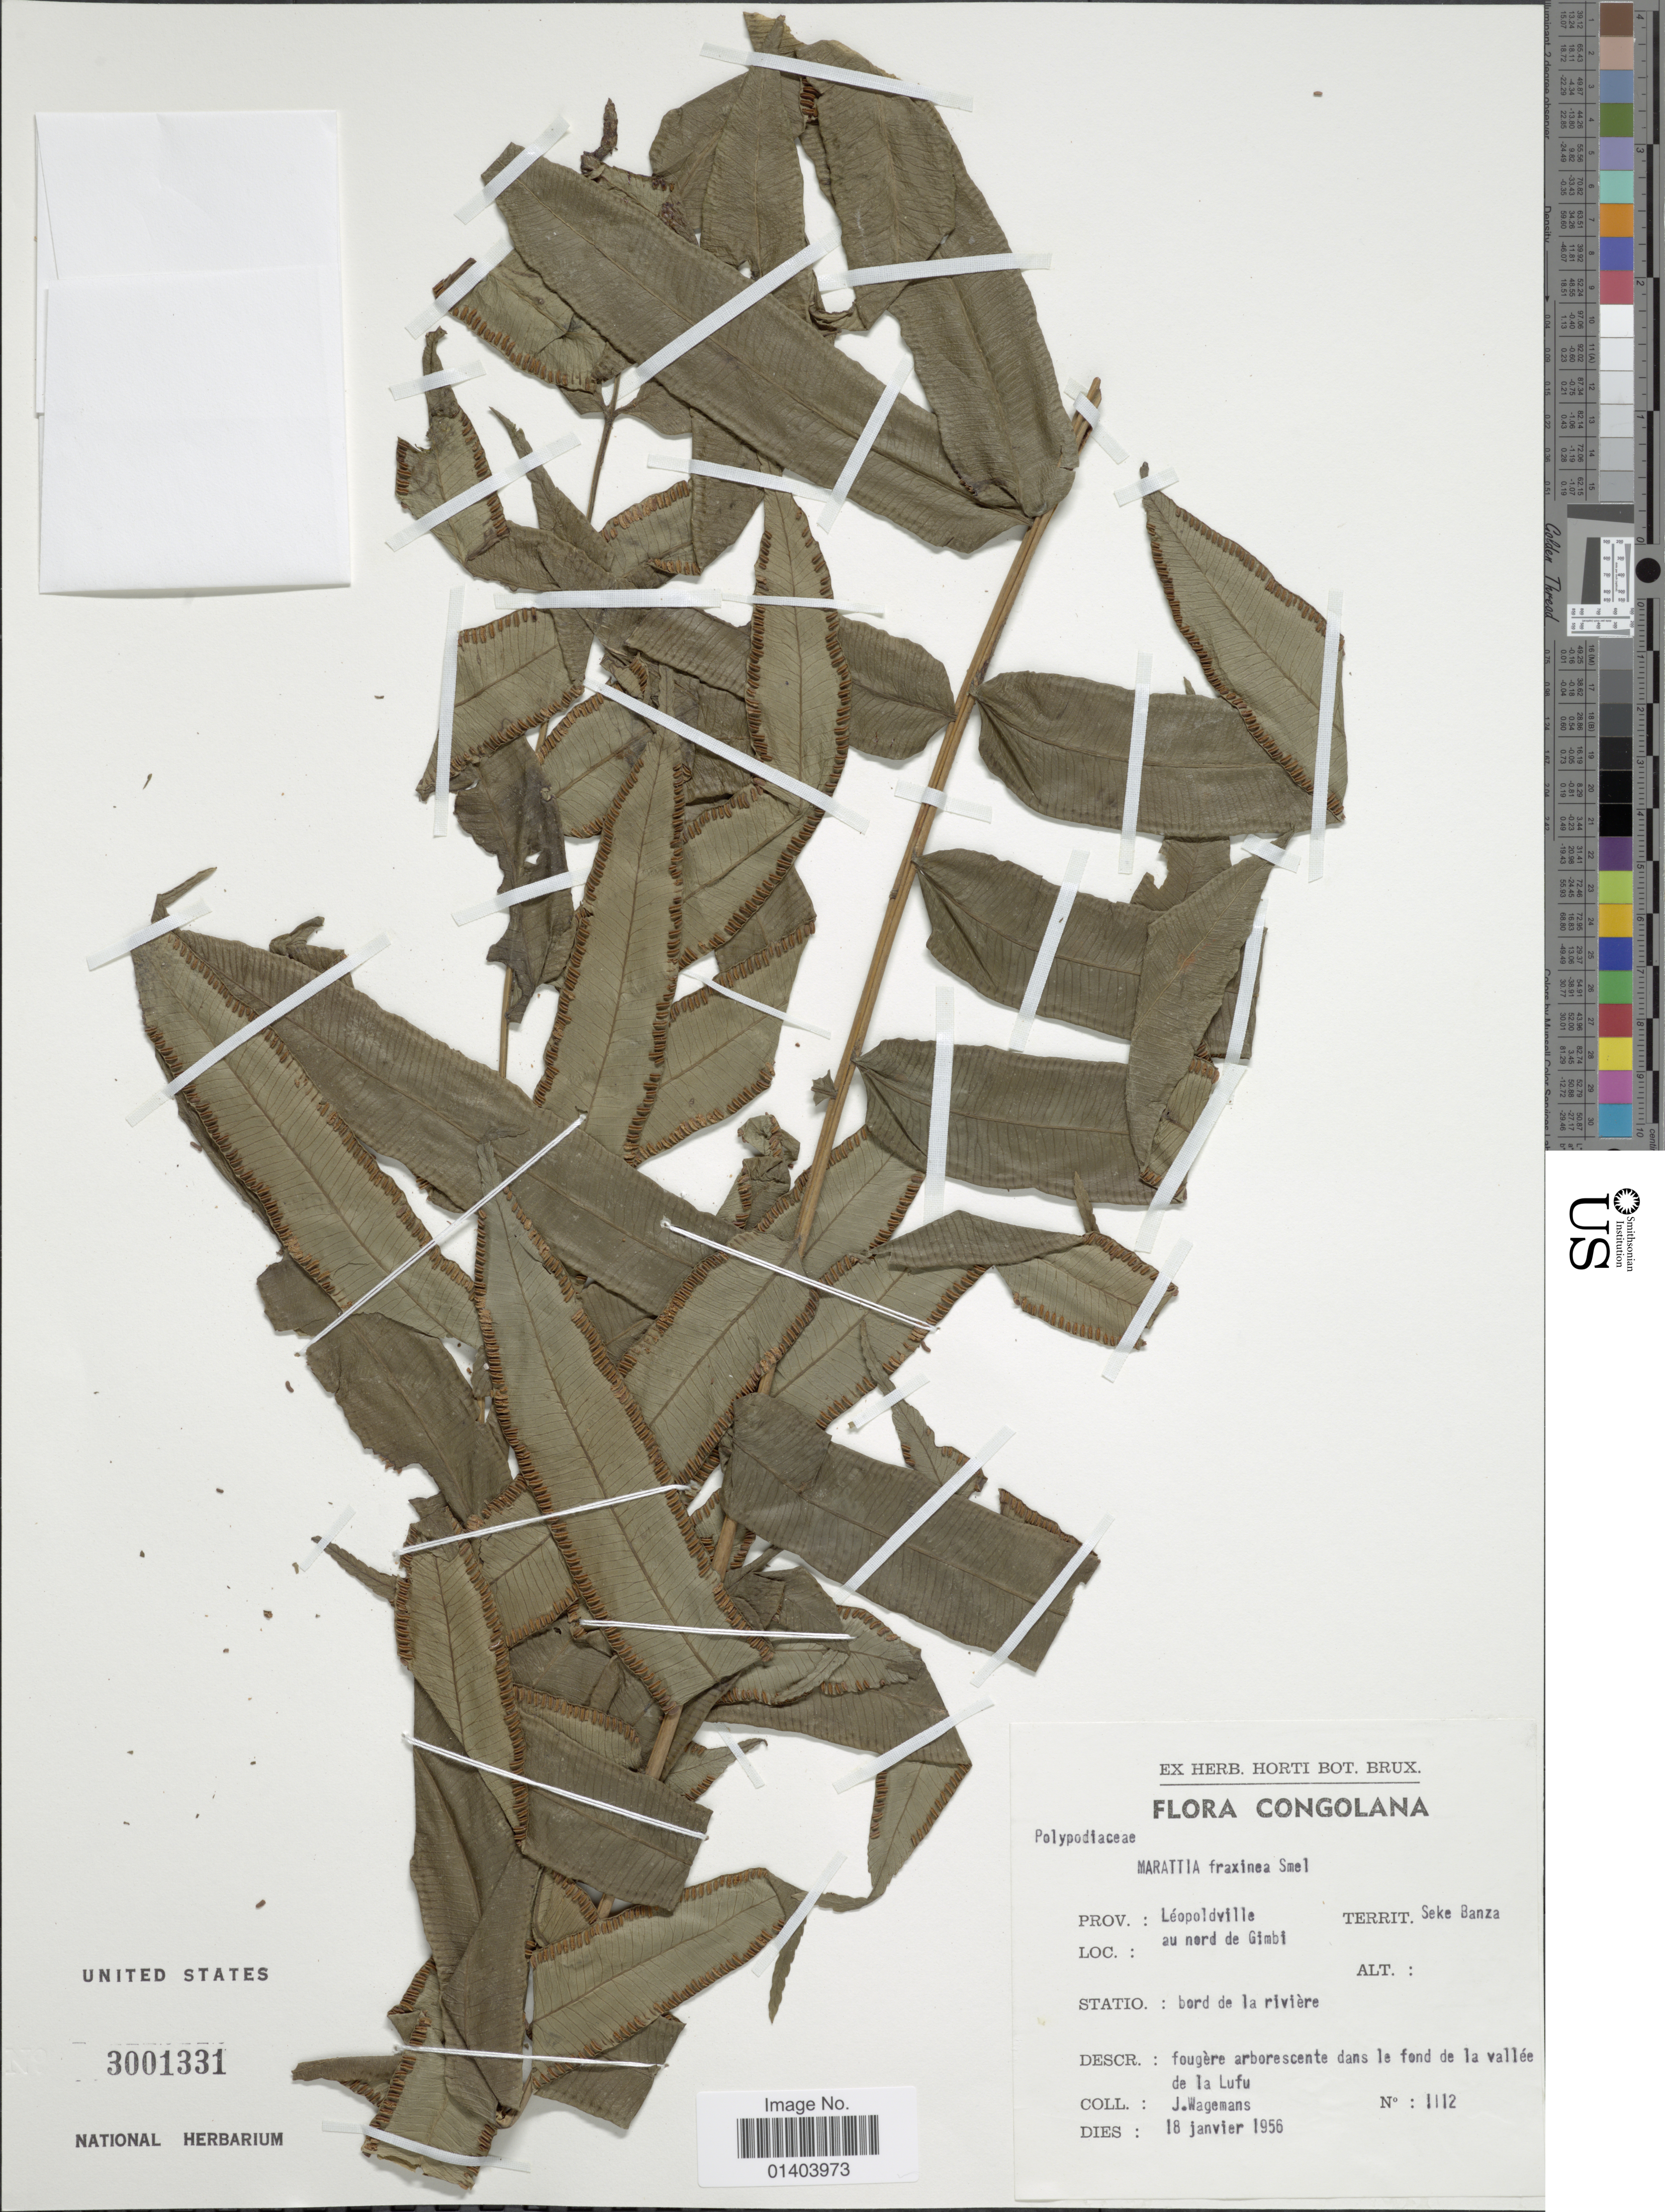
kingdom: Plantae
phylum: Tracheophyta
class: Polypodiopsida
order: Marattiales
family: Marattiaceae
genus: Ptisana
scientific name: Ptisana fraxinea var. fraxinea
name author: (Sm.) Murdock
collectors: J. Wagemans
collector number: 1112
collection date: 1956-01-18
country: Congo, Democratic Republic of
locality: Prov.: Léopoldville, Terri Seke Banza, au nnord de Gimbi, Station: bord de la riviere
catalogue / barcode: US 3001331